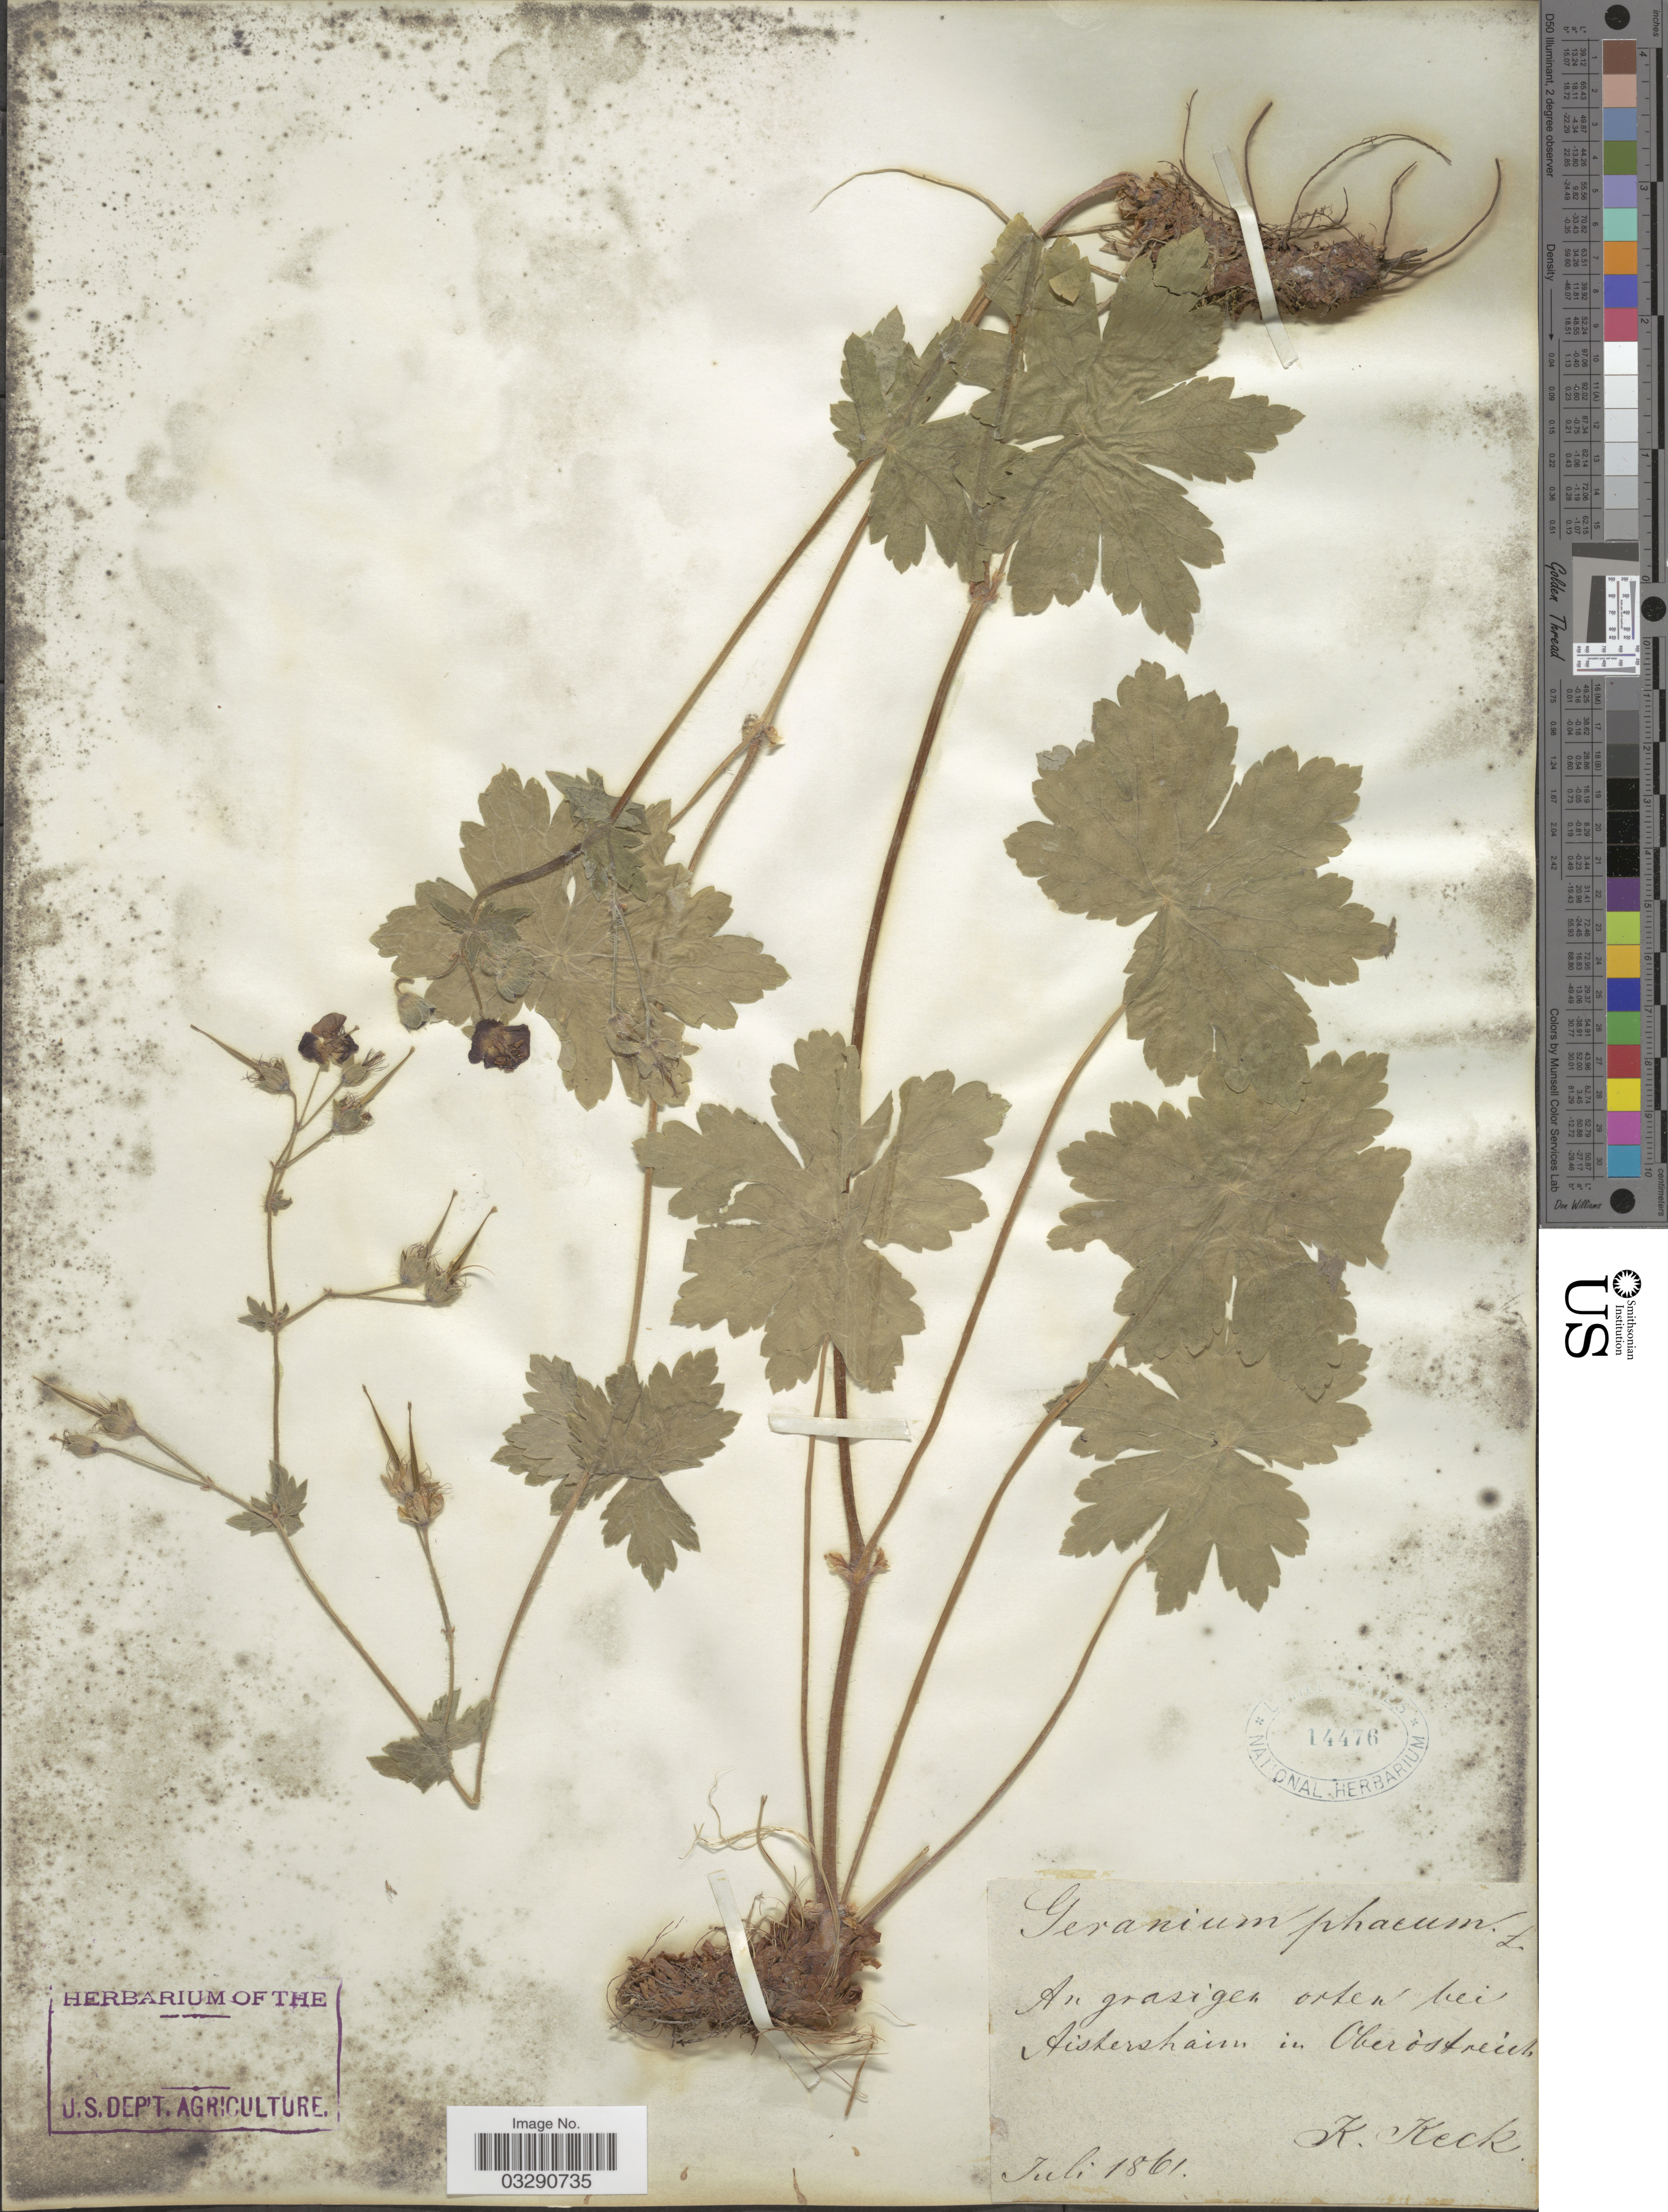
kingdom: Plantae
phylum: Tracheophyta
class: Magnoliopsida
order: Geraniales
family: Geraniaceae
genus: Geranium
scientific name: Geranium phaeum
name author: L.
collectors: K. Keck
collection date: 1861-07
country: Austria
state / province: Oberosterreich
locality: An grasigen orten bei Aistershairn in Oberöstreich.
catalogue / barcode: US 14476